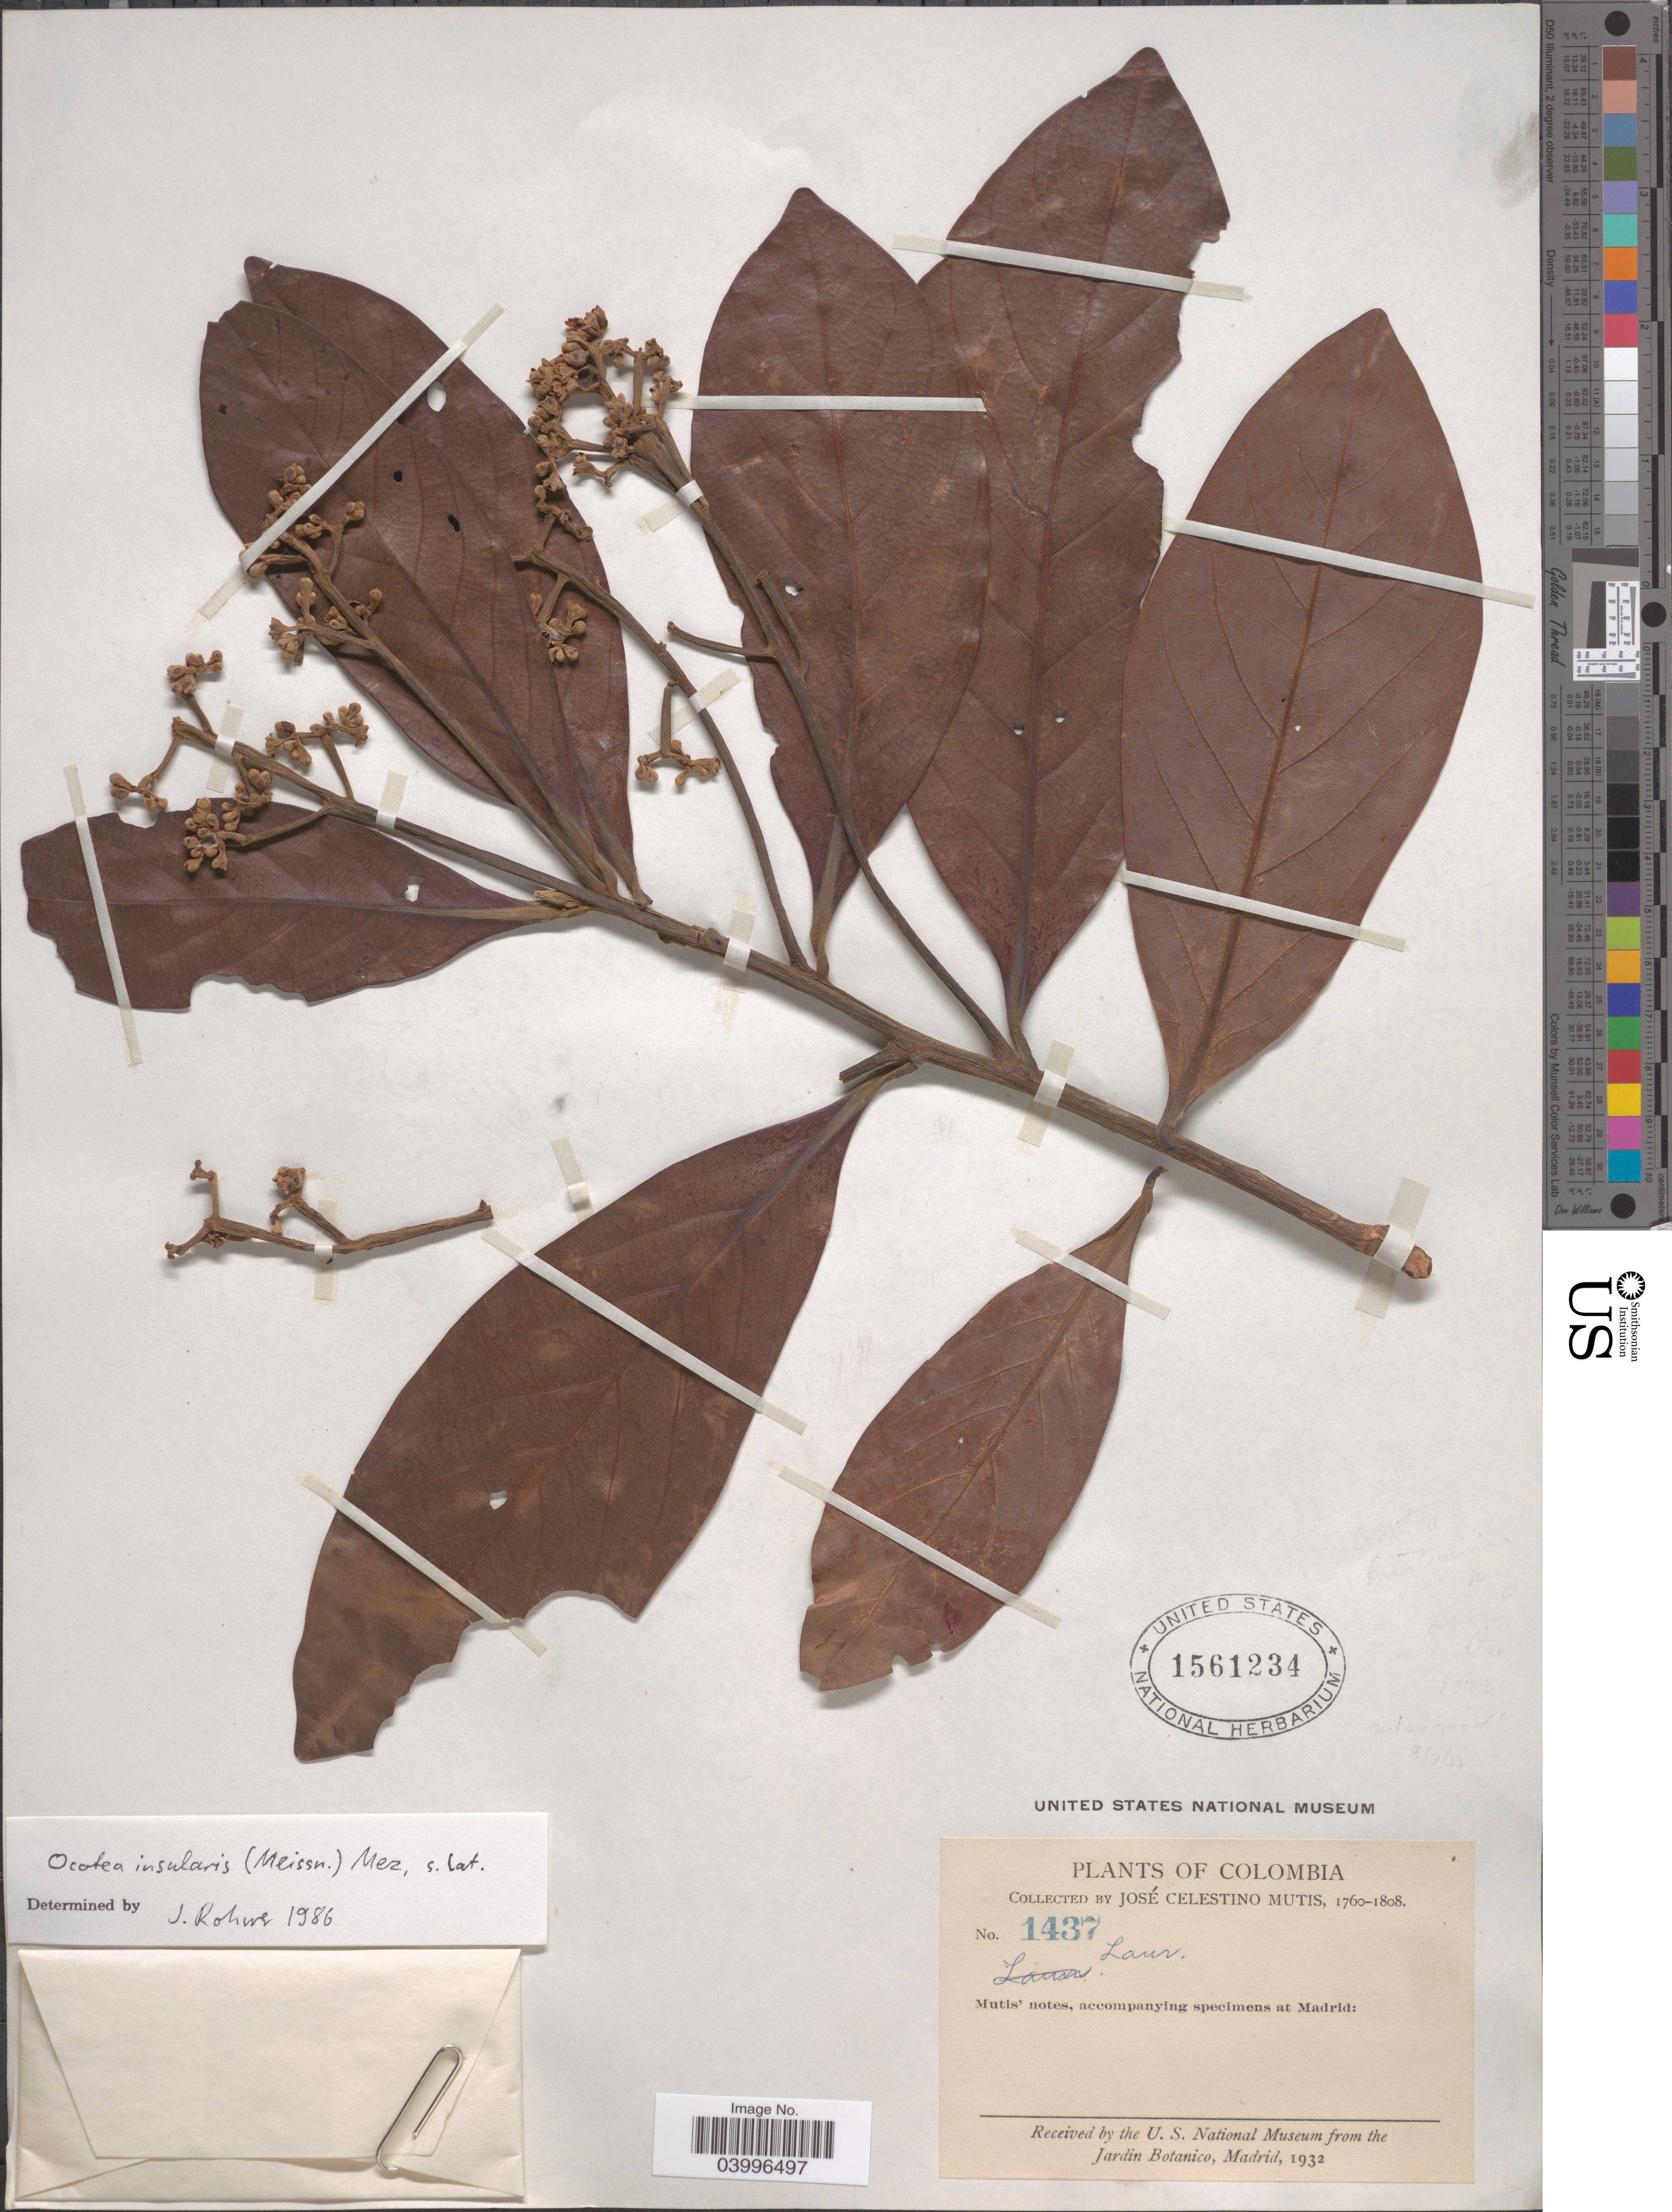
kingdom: Plantae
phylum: Tracheophyta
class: Magnoliopsida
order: Laurales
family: Lauraceae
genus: Ocotea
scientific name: Ocotea insularis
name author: (Meisn.) Mez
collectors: J. C. B. Mutis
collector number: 1437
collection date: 1760/1808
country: Colombia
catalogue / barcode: US 1561234